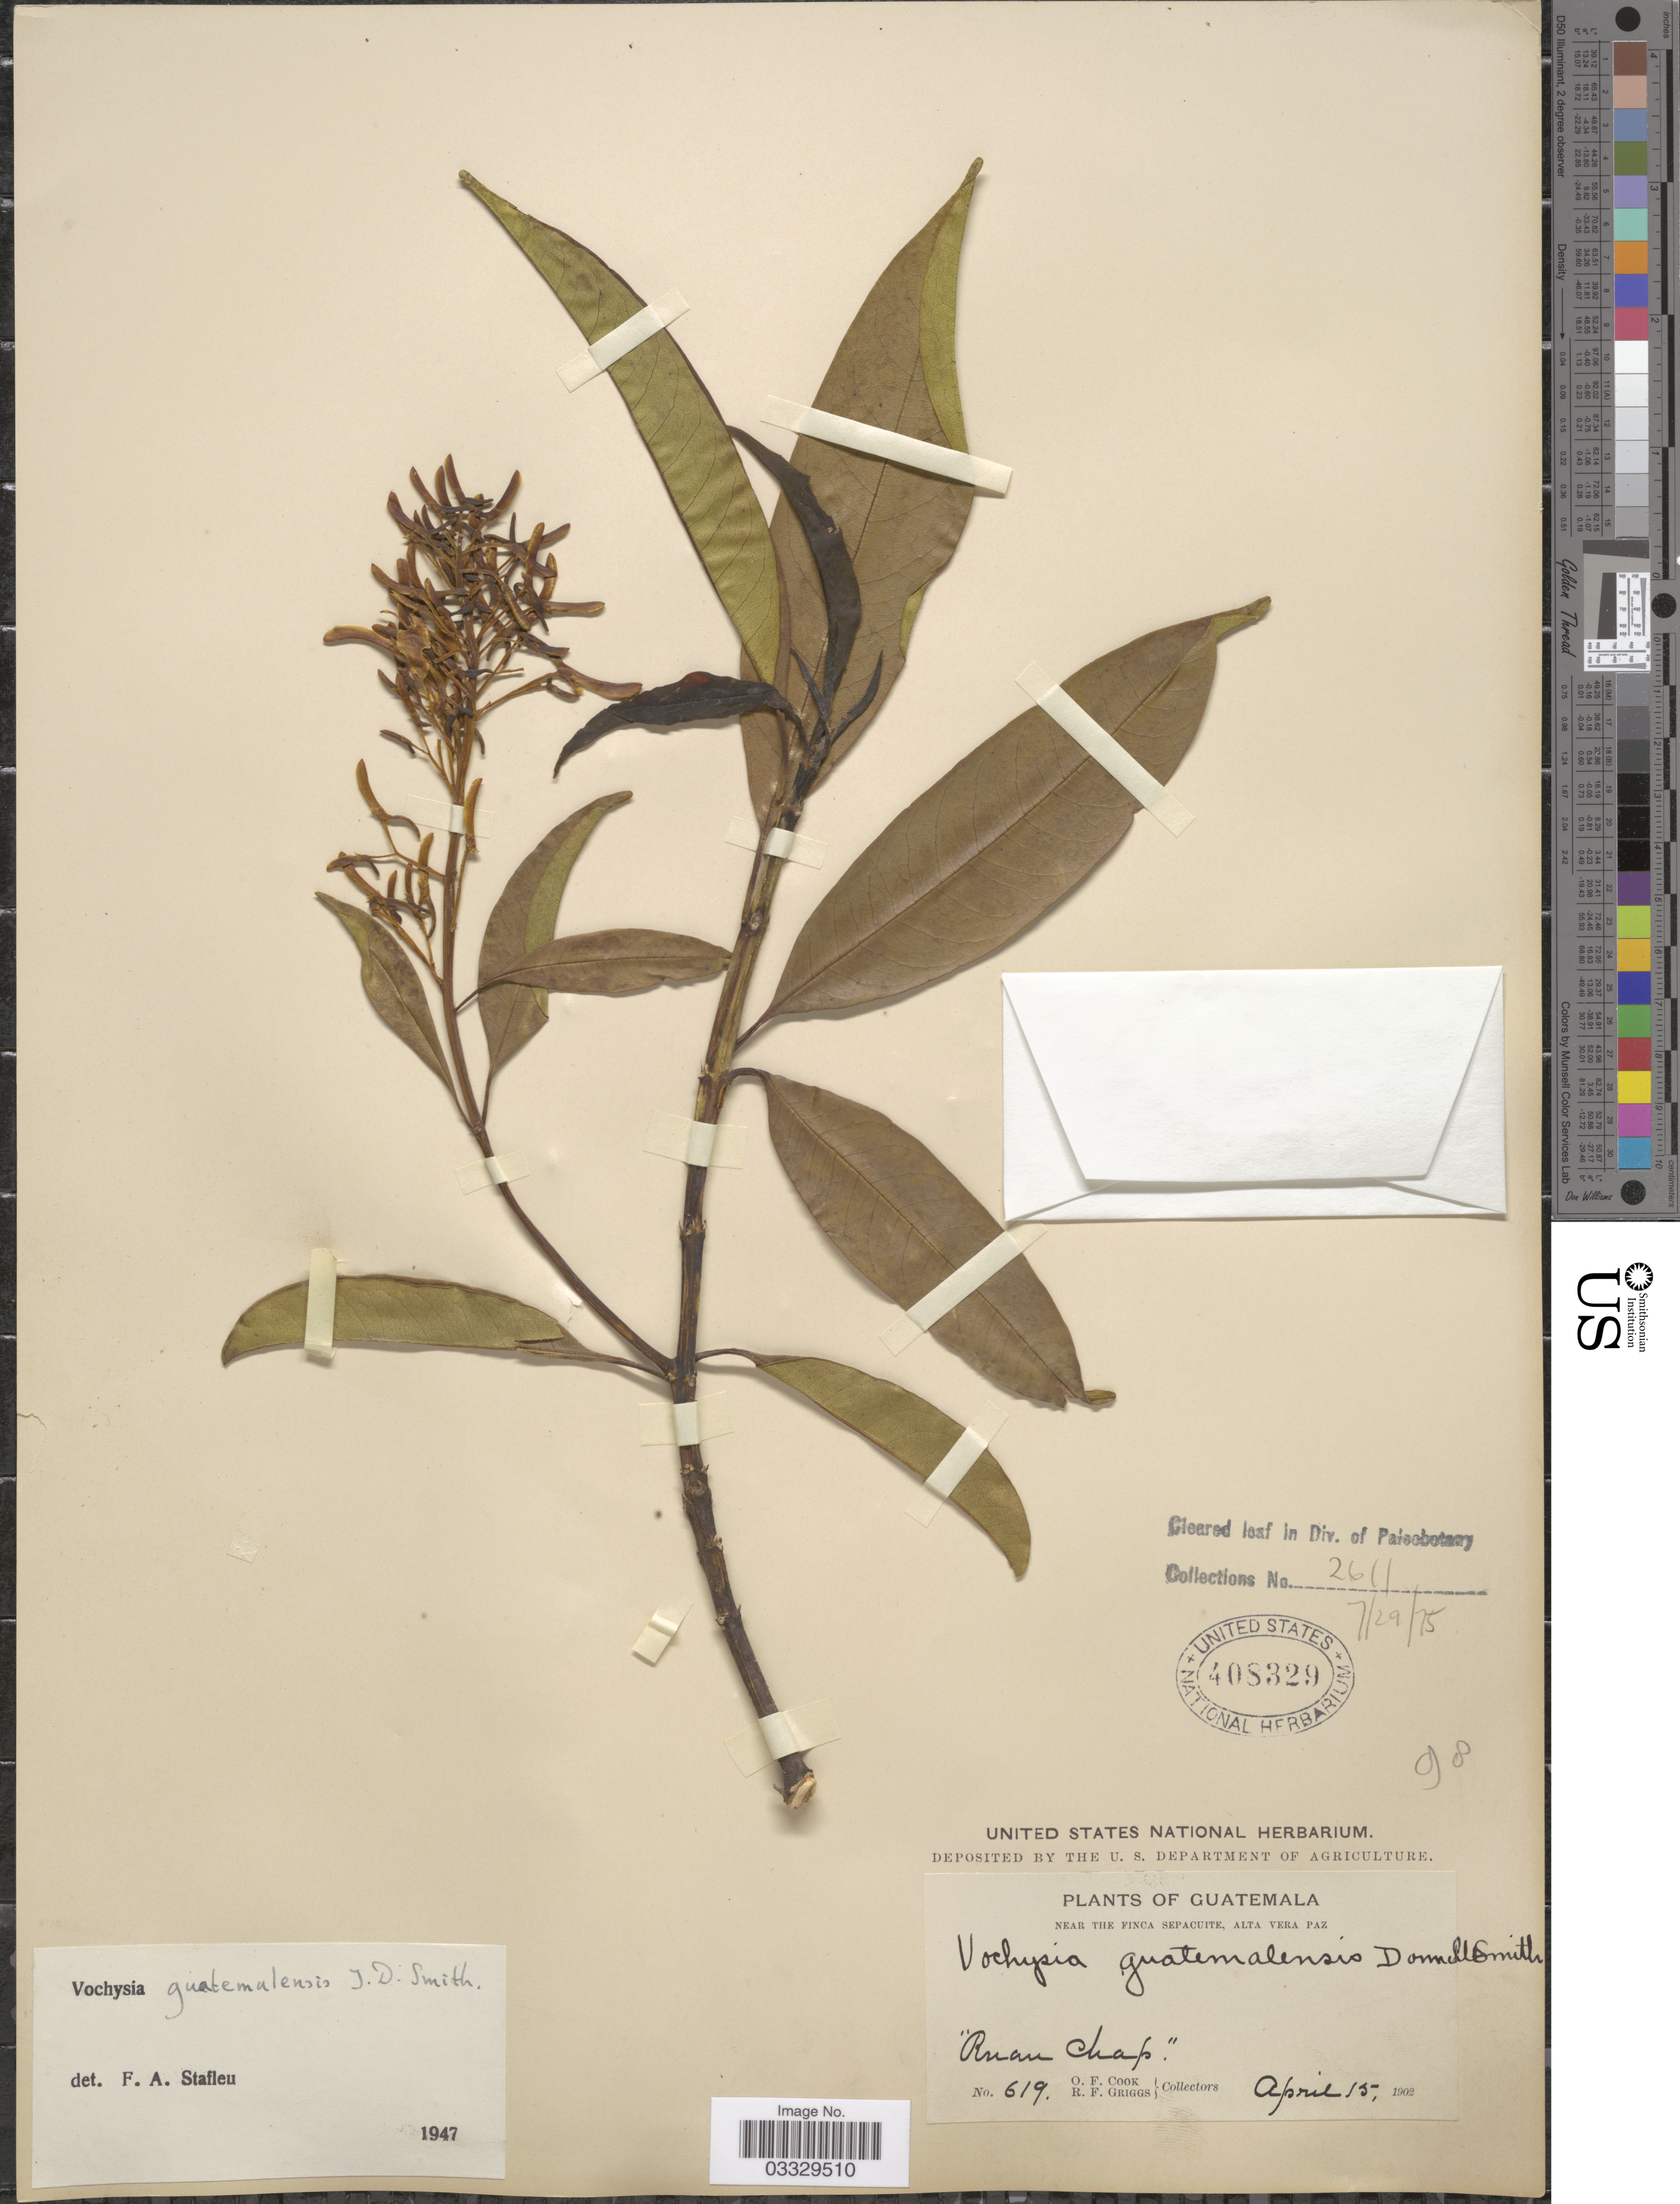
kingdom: Plantae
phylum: Tracheophyta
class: Magnoliopsida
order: Myrtales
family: Vochysiaceae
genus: Vochysia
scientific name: Vochysia guatemalensis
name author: Donn. Sm.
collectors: O. F. Cook & R. F. Griggs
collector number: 619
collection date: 1902-04-15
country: Guatemala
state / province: Alta Verapaz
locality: Near the Finca Sepacuite, Alta Vera Paz.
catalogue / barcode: US 408329